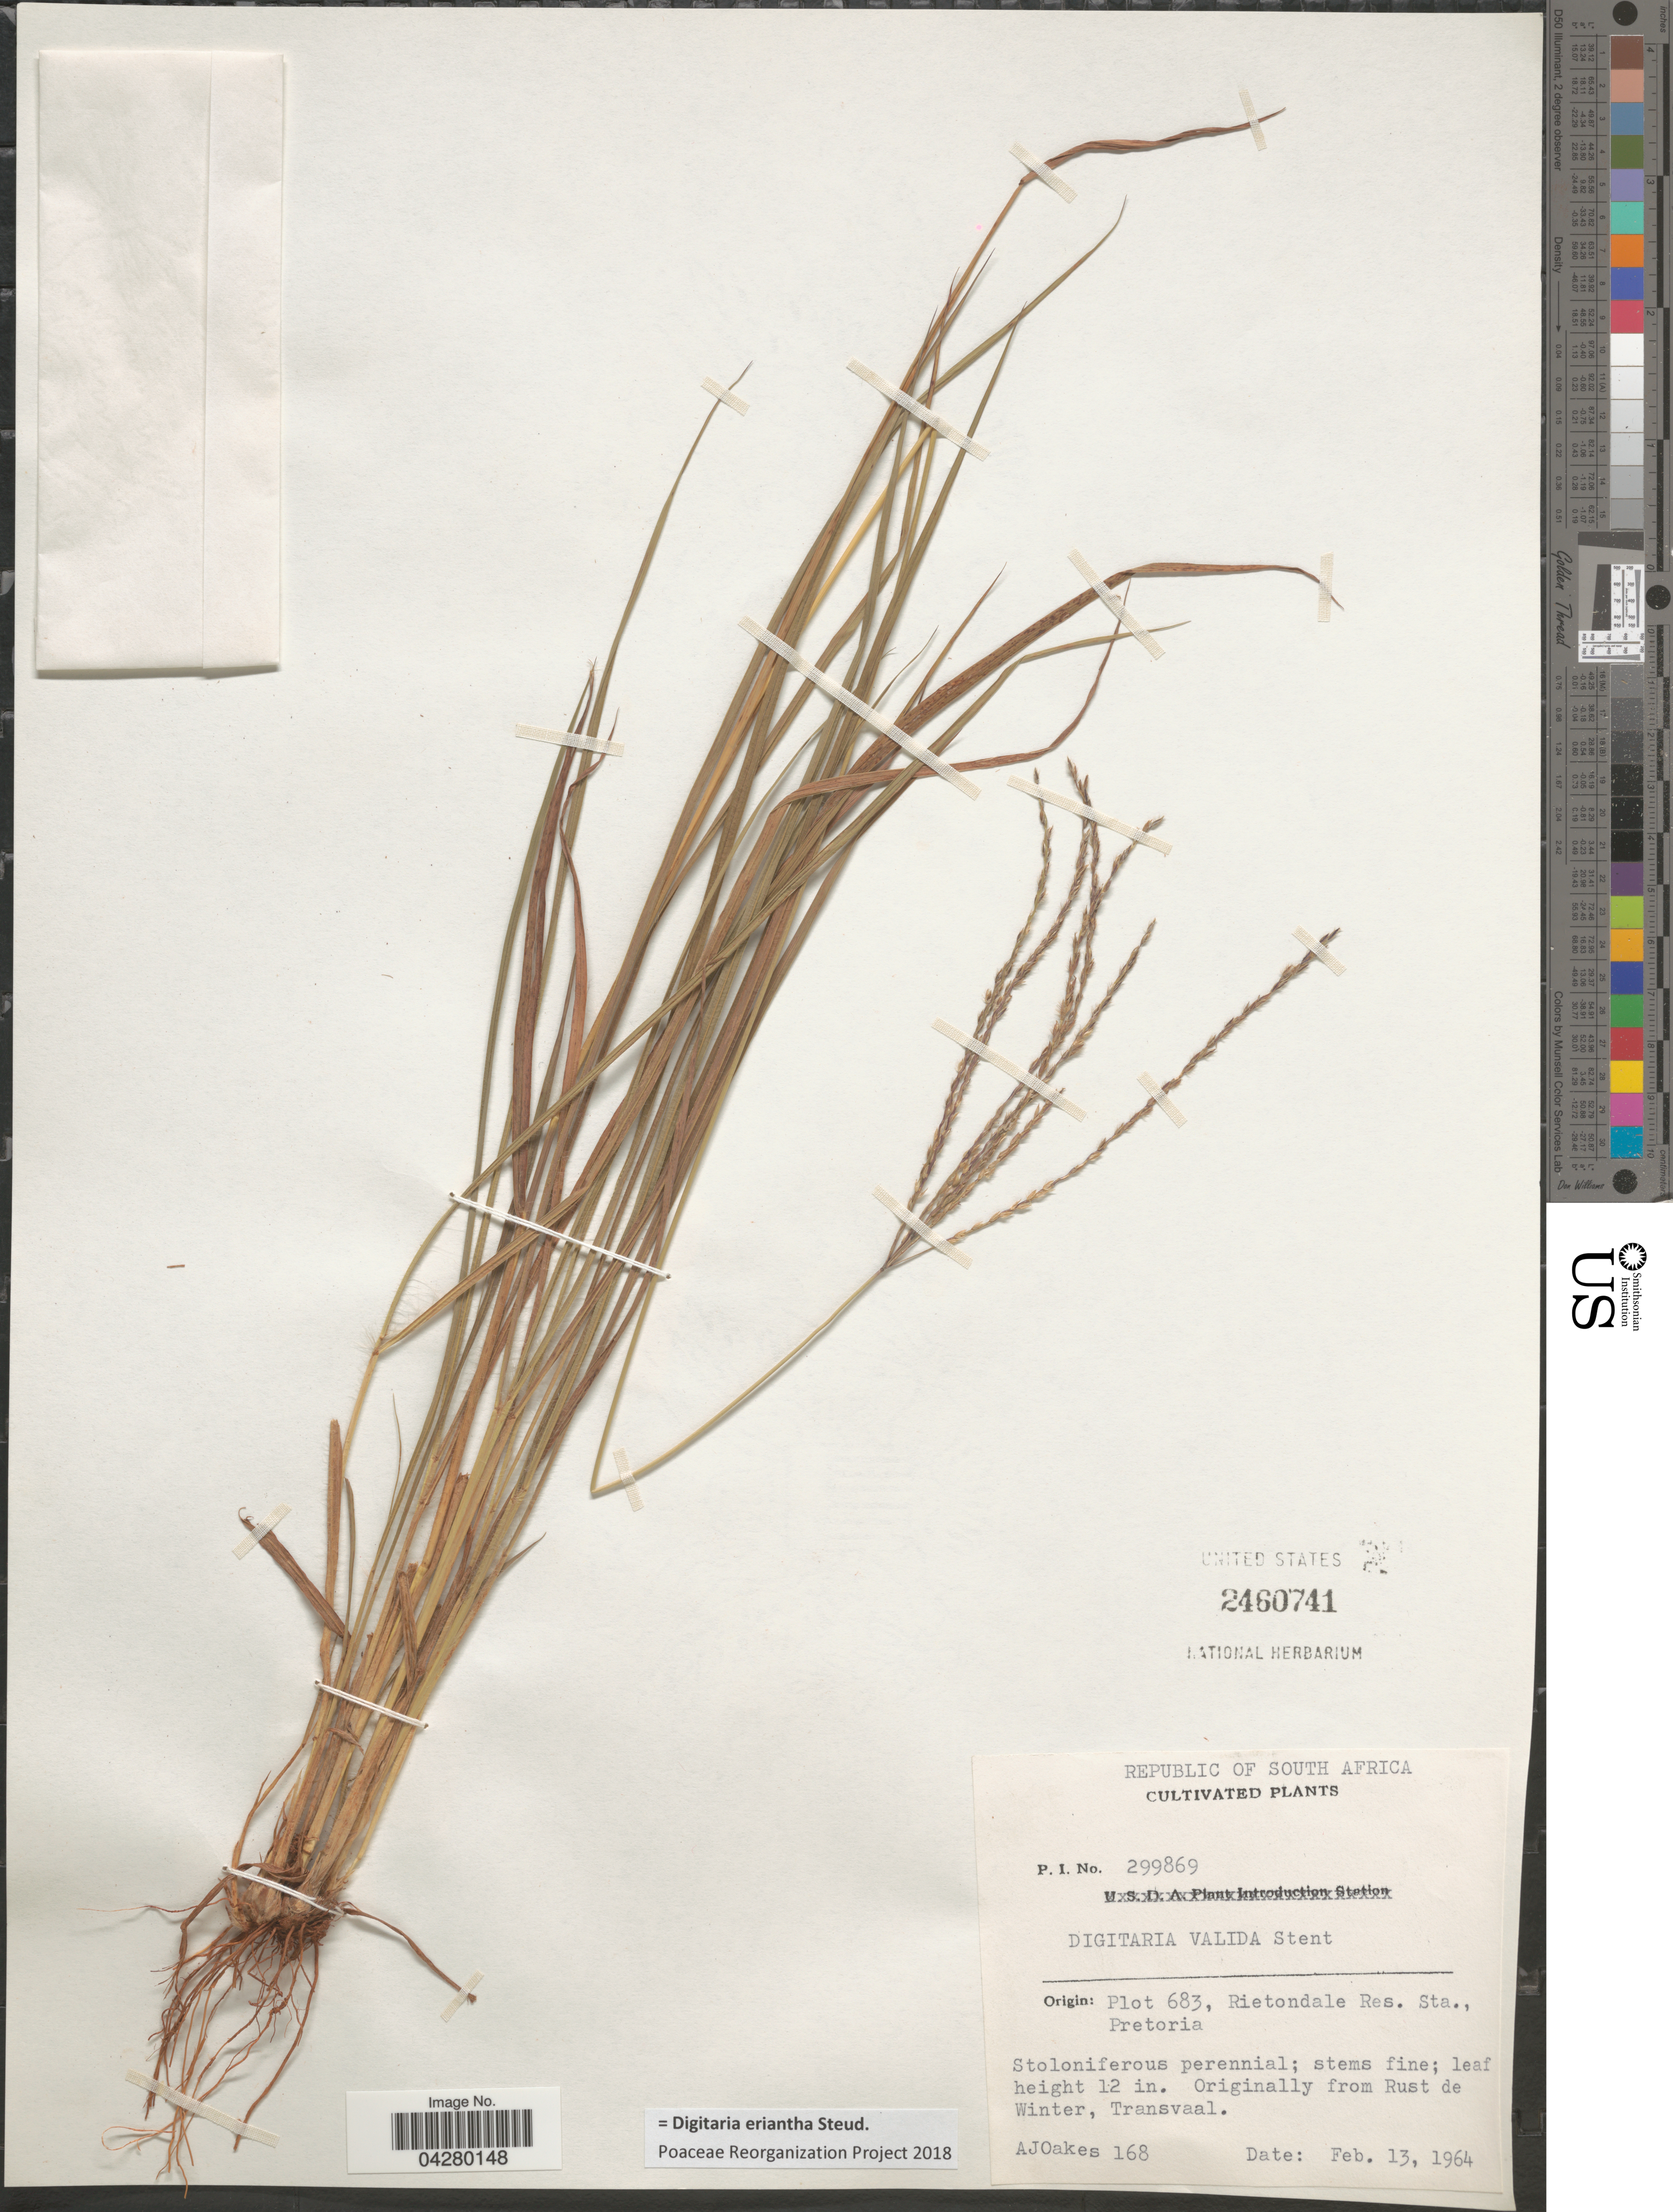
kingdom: Plantae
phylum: Tracheophyta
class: Liliopsida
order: Poales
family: Poaceae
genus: Digitaria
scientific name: Digitaria eriantha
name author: Steud.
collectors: A. Oakes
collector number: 168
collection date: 1964-02-13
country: South Africa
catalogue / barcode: US 2460741